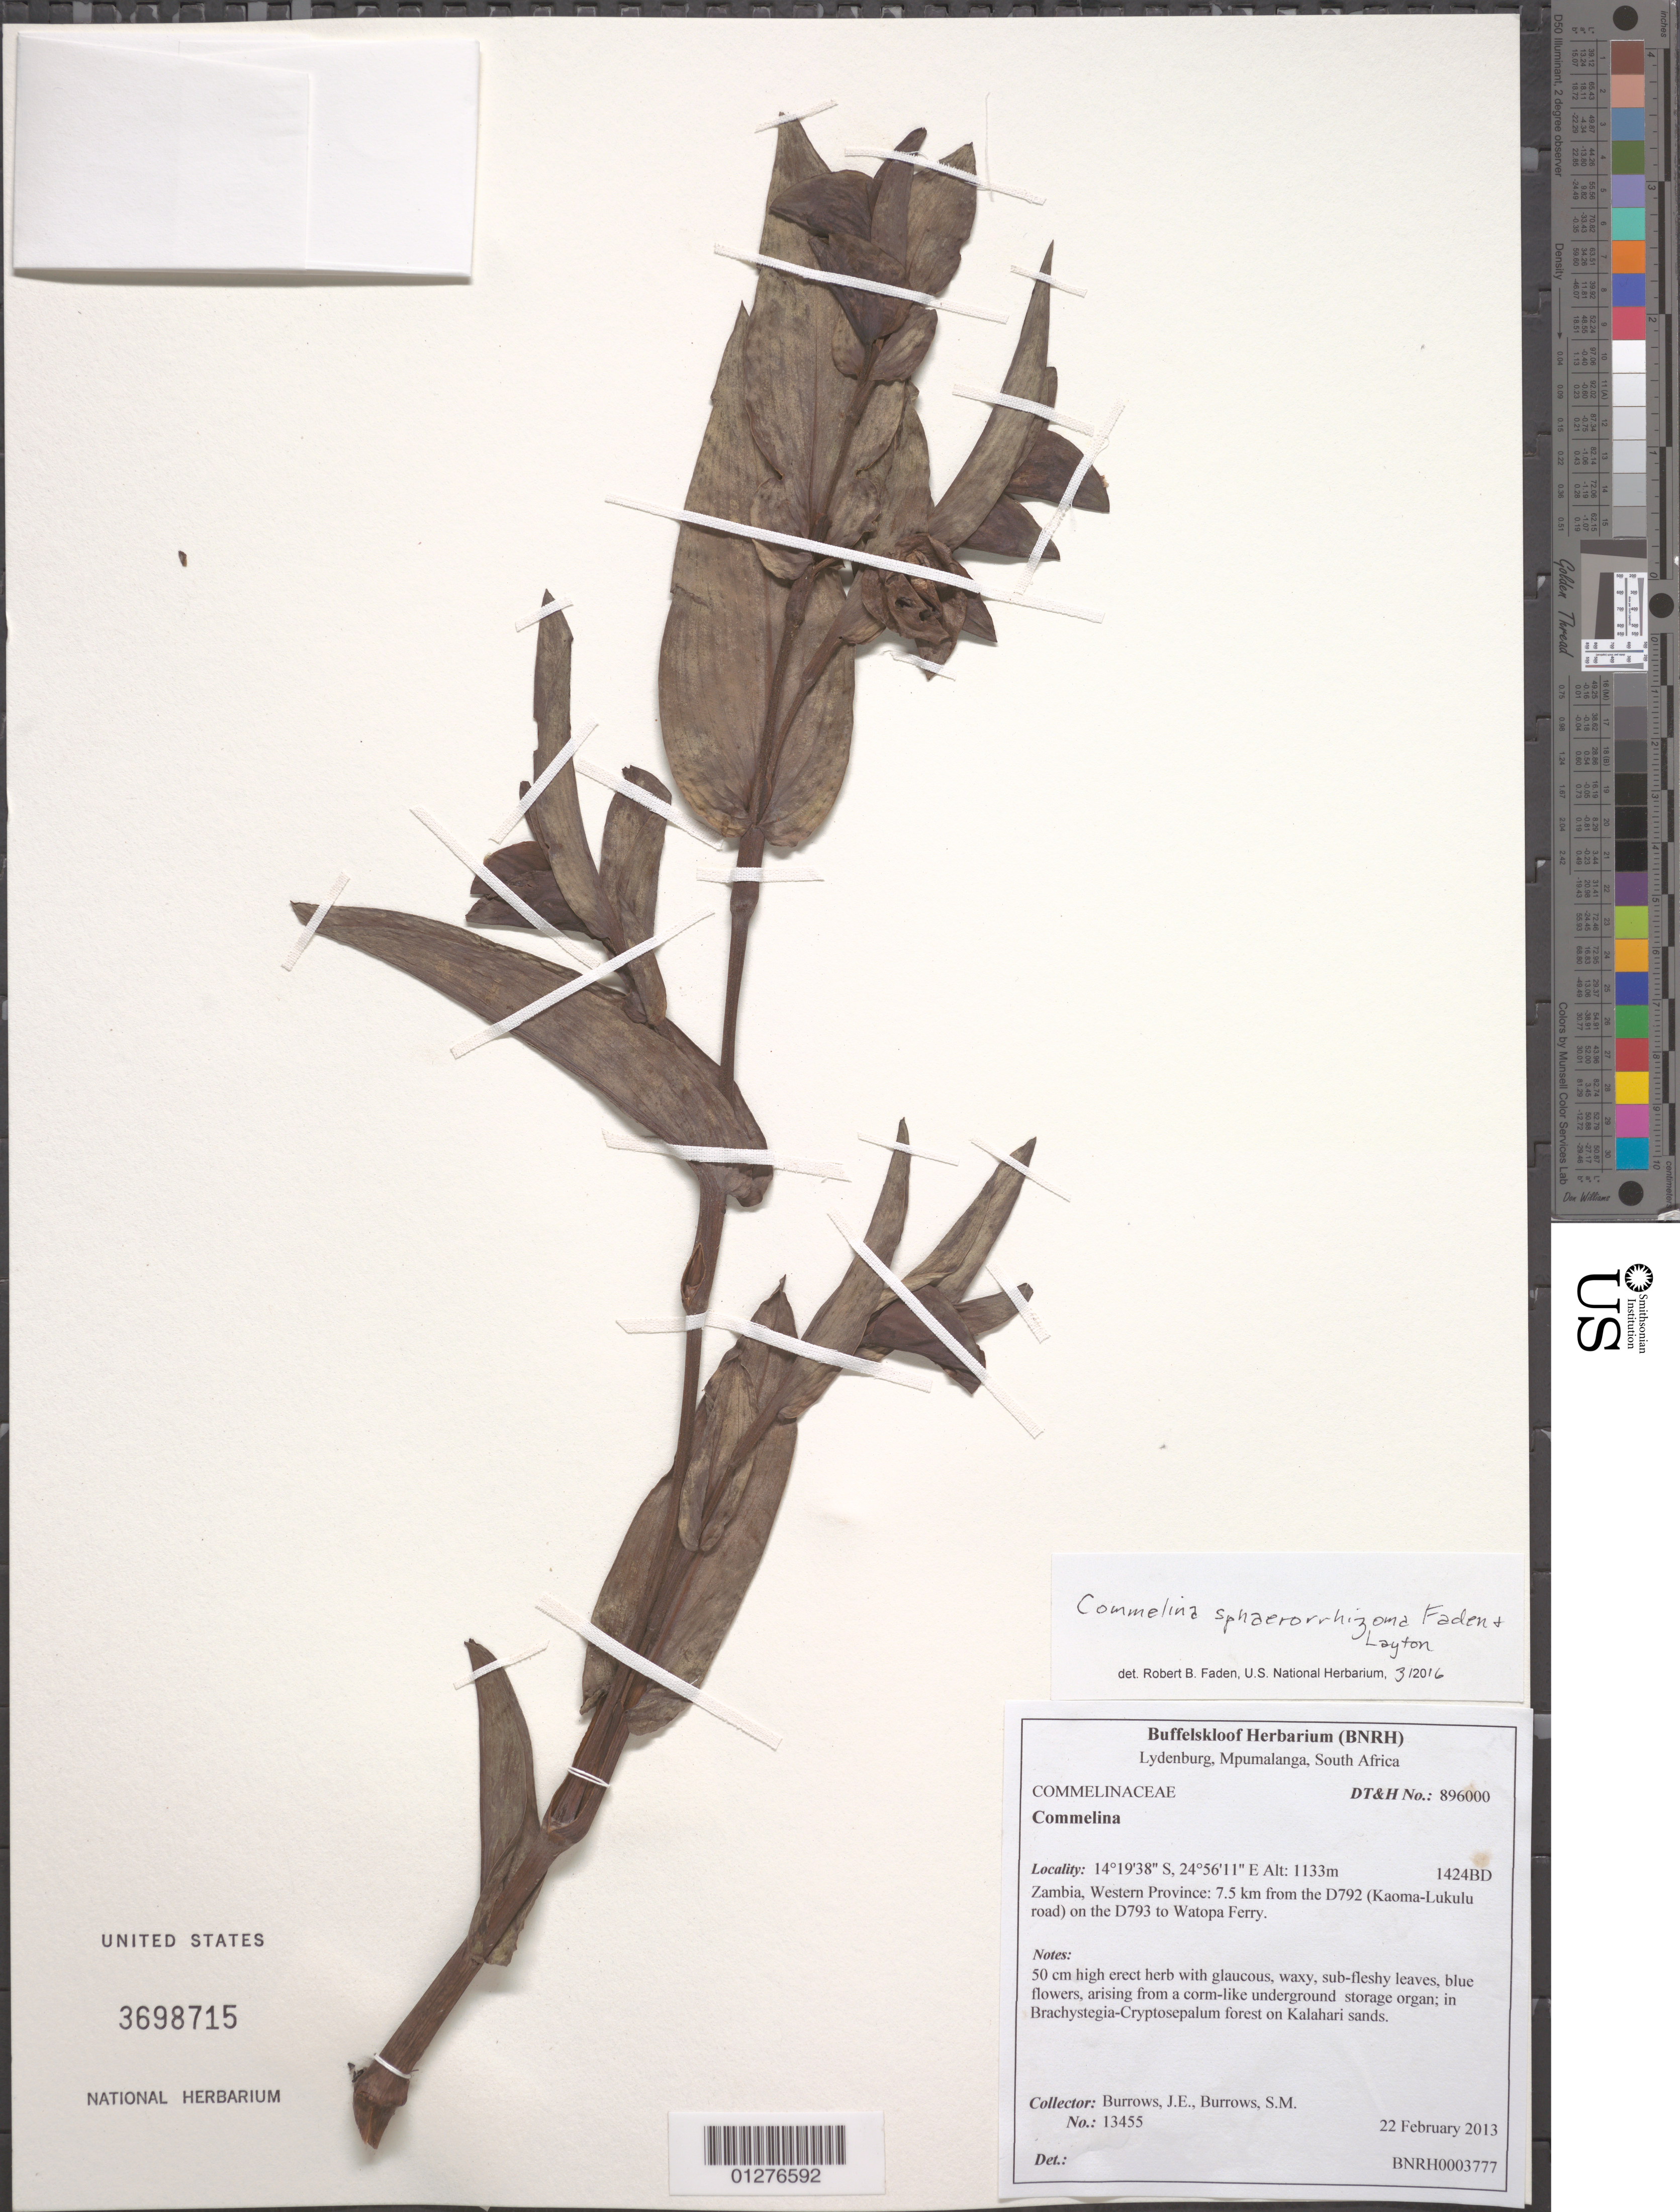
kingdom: Plantae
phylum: Tracheophyta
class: Liliopsida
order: Commelinales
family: Commelinaceae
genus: Commelina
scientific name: Commelina sphaerorrhizoma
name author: Faden & Layton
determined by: Faden, Robert B., (US), Smithsonian Institution - National Museum of Natural History (UNITED STATES)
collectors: J. Burrows & S. Burrows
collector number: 13455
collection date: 2013-02-22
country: Zambia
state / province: Western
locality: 7.5 km from the D792 (Kaoma-Lukulu road) on the D793 to Watopa Ferry.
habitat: in Brachystegia-Cryptosepalum forest on Kalahari sands.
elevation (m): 1133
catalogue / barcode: US 3698715